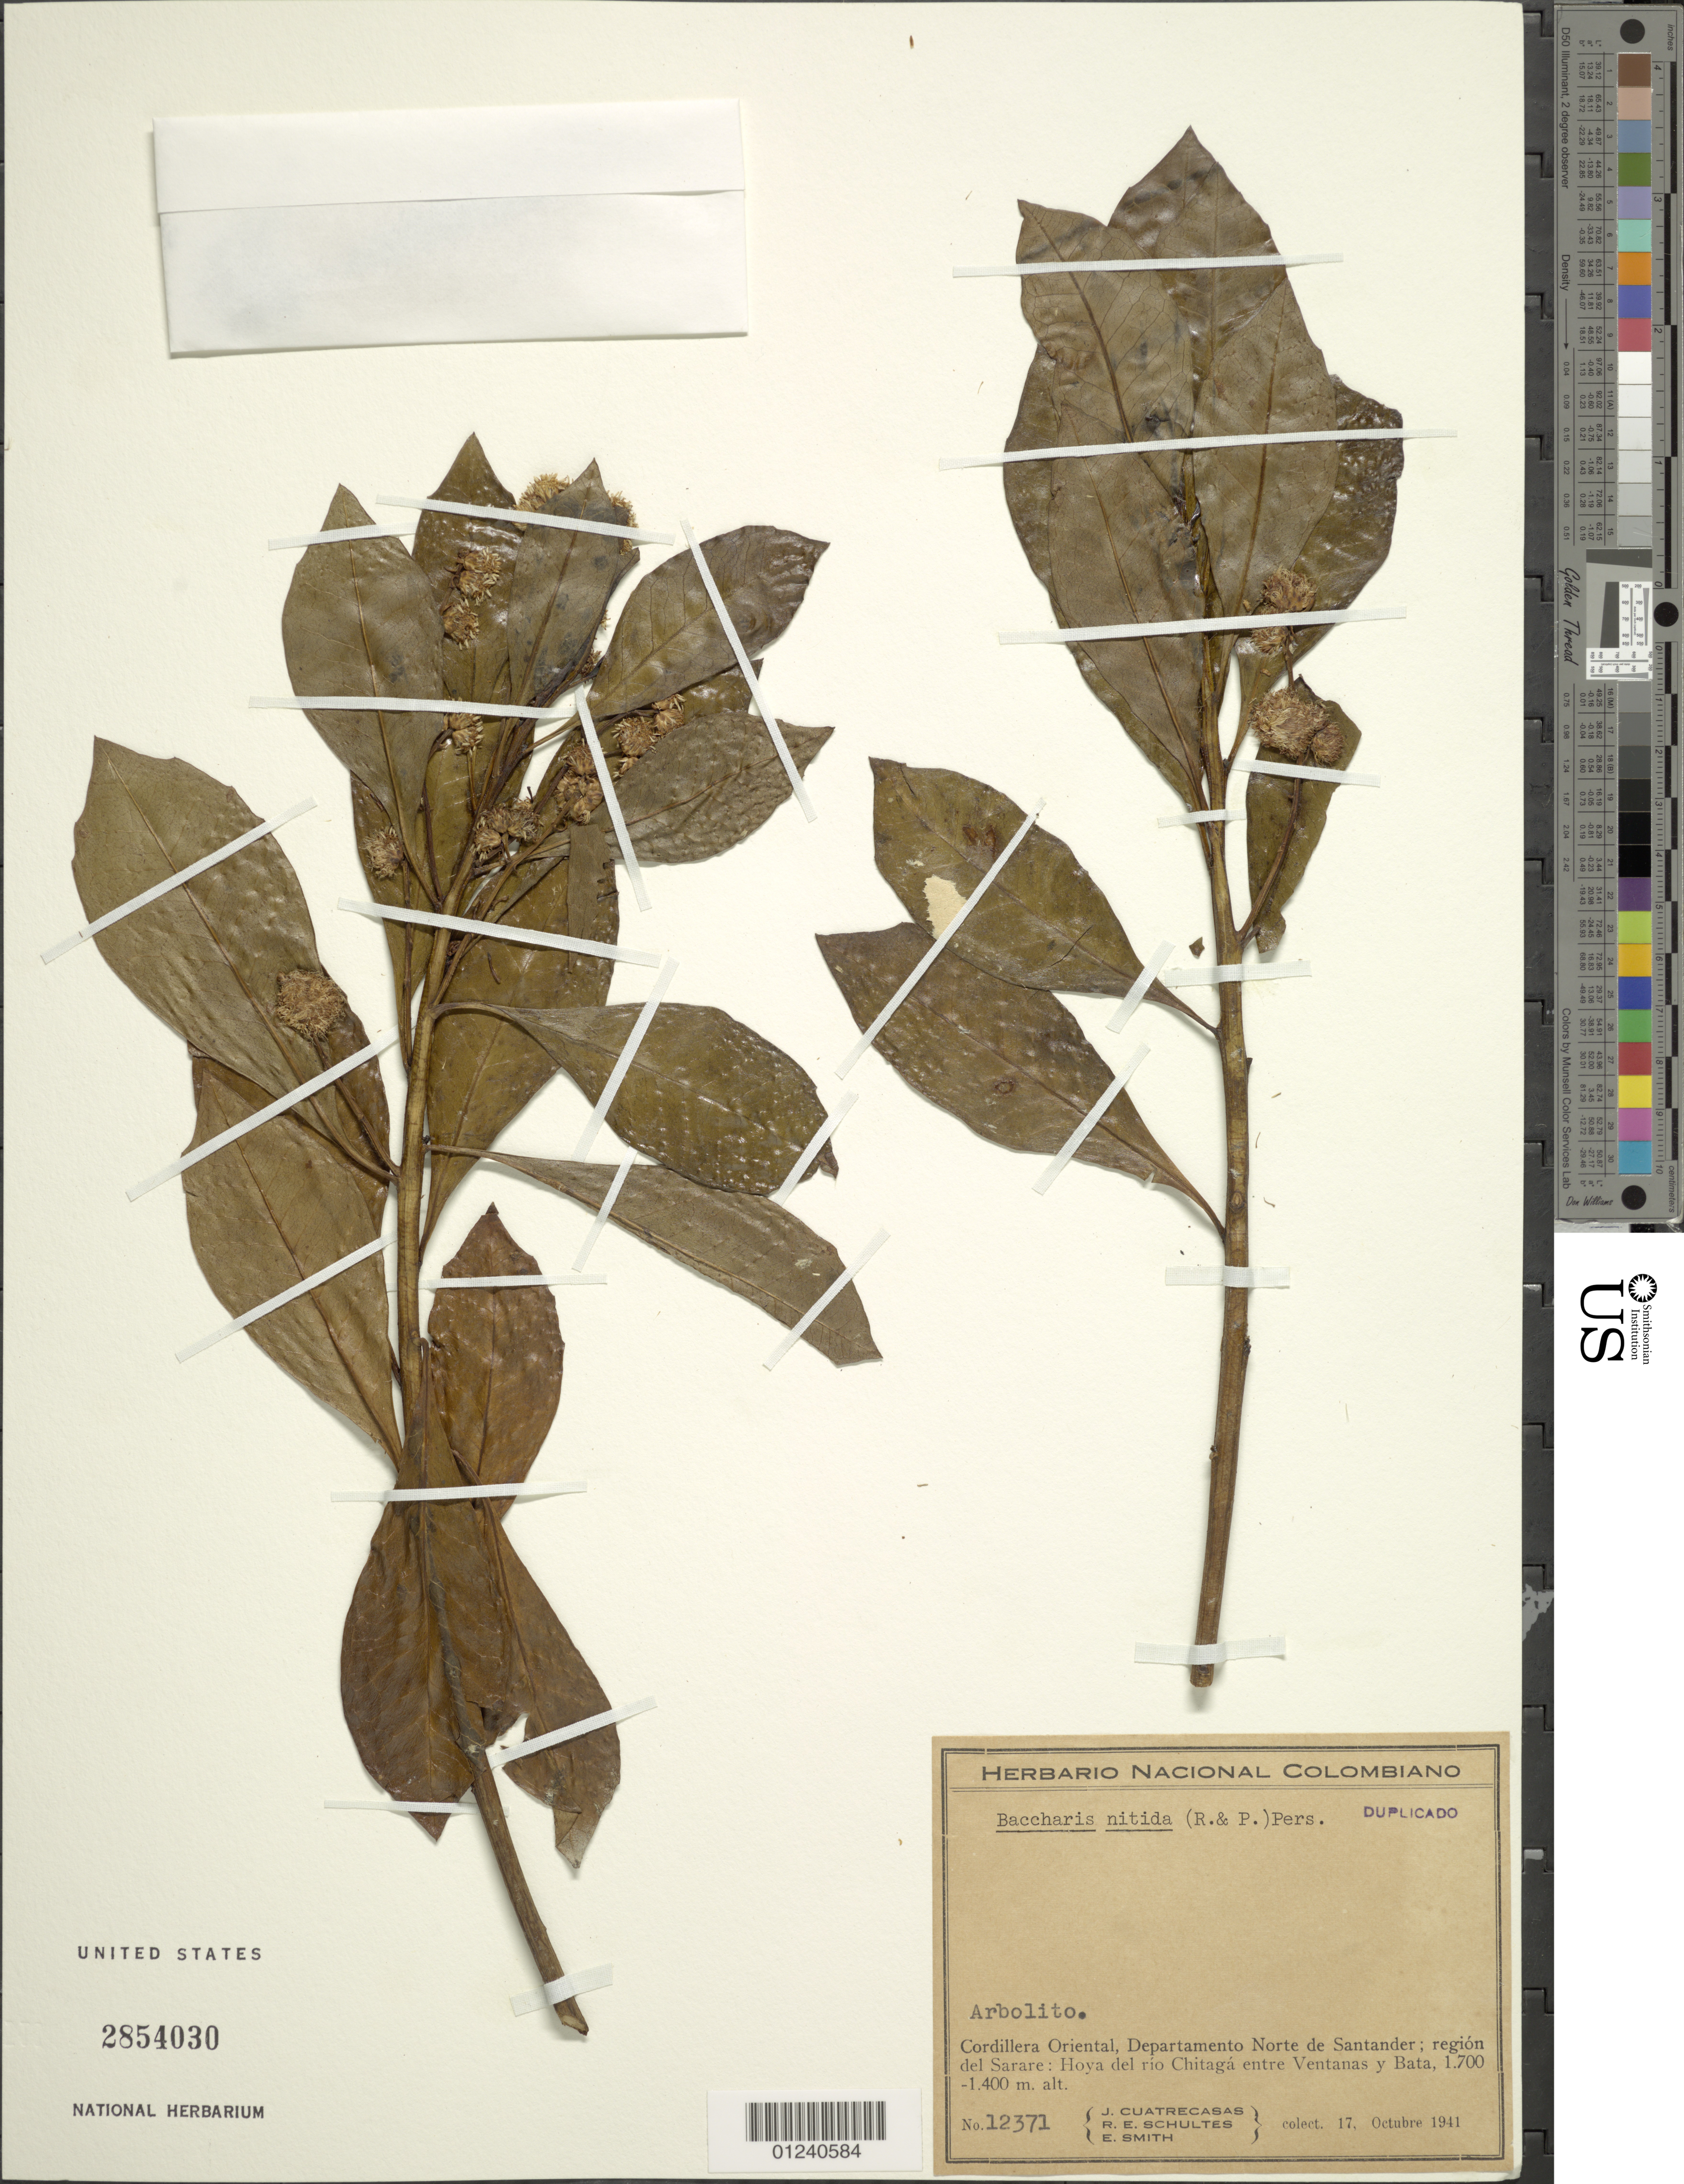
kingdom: Plantae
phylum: Tracheophyta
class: Magnoliopsida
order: Asterales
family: Asteraceae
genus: Baccharis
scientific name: Baccharis nitida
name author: (Ruiz & Pav.) Pers.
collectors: J. Cuatrecasas, R. E. Schultes & C. E. Smith Jr.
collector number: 12371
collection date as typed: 17 Oct 1941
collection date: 1941-10-17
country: Colombia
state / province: Norte de Santander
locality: Cordillera Oriental; región del Sarare: Hoya del rio Chitagá entre Ventanas y Bata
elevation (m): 1400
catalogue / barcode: US 2854030